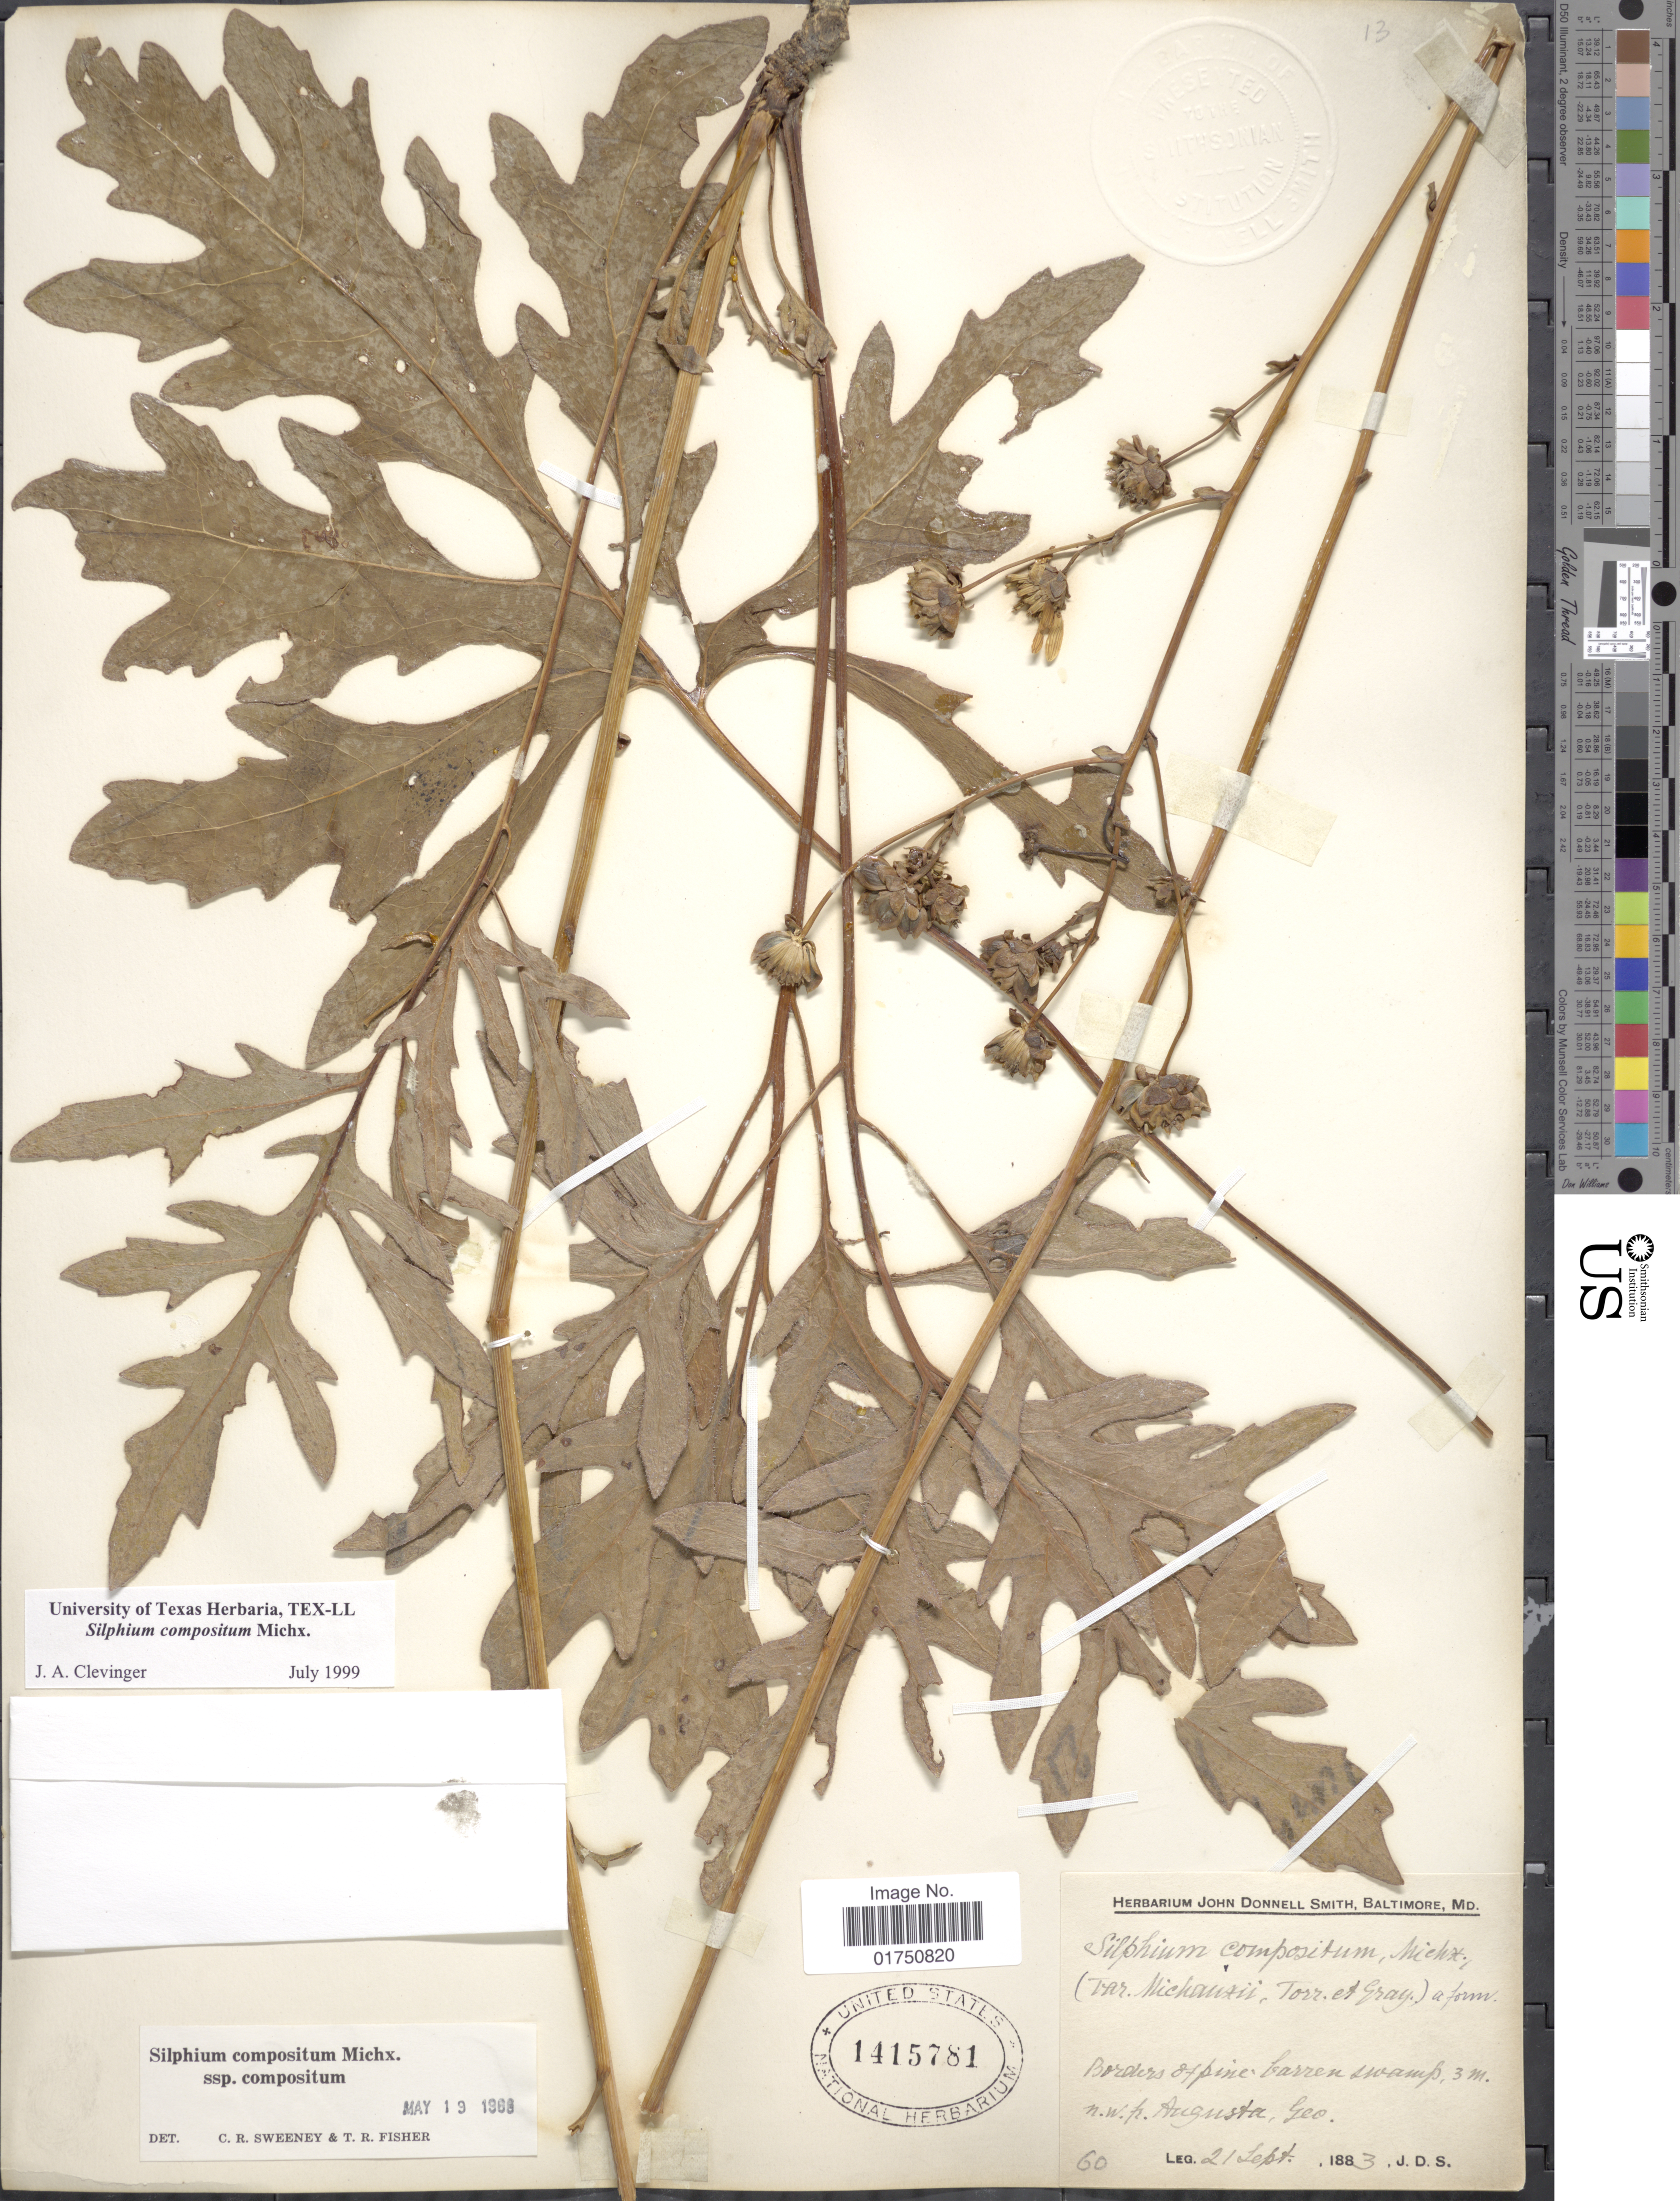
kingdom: Plantae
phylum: Tracheophyta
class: Magnoliopsida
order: Asterales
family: Asteraceae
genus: Silphium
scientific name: Silphium compositum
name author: Michx.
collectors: J. Donnell Smith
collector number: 60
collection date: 1883-09-21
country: United States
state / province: Georgia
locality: Borders of pine-barren swamp, 3 m. n.w.fr. Augusta, Geo.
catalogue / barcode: US 1415781